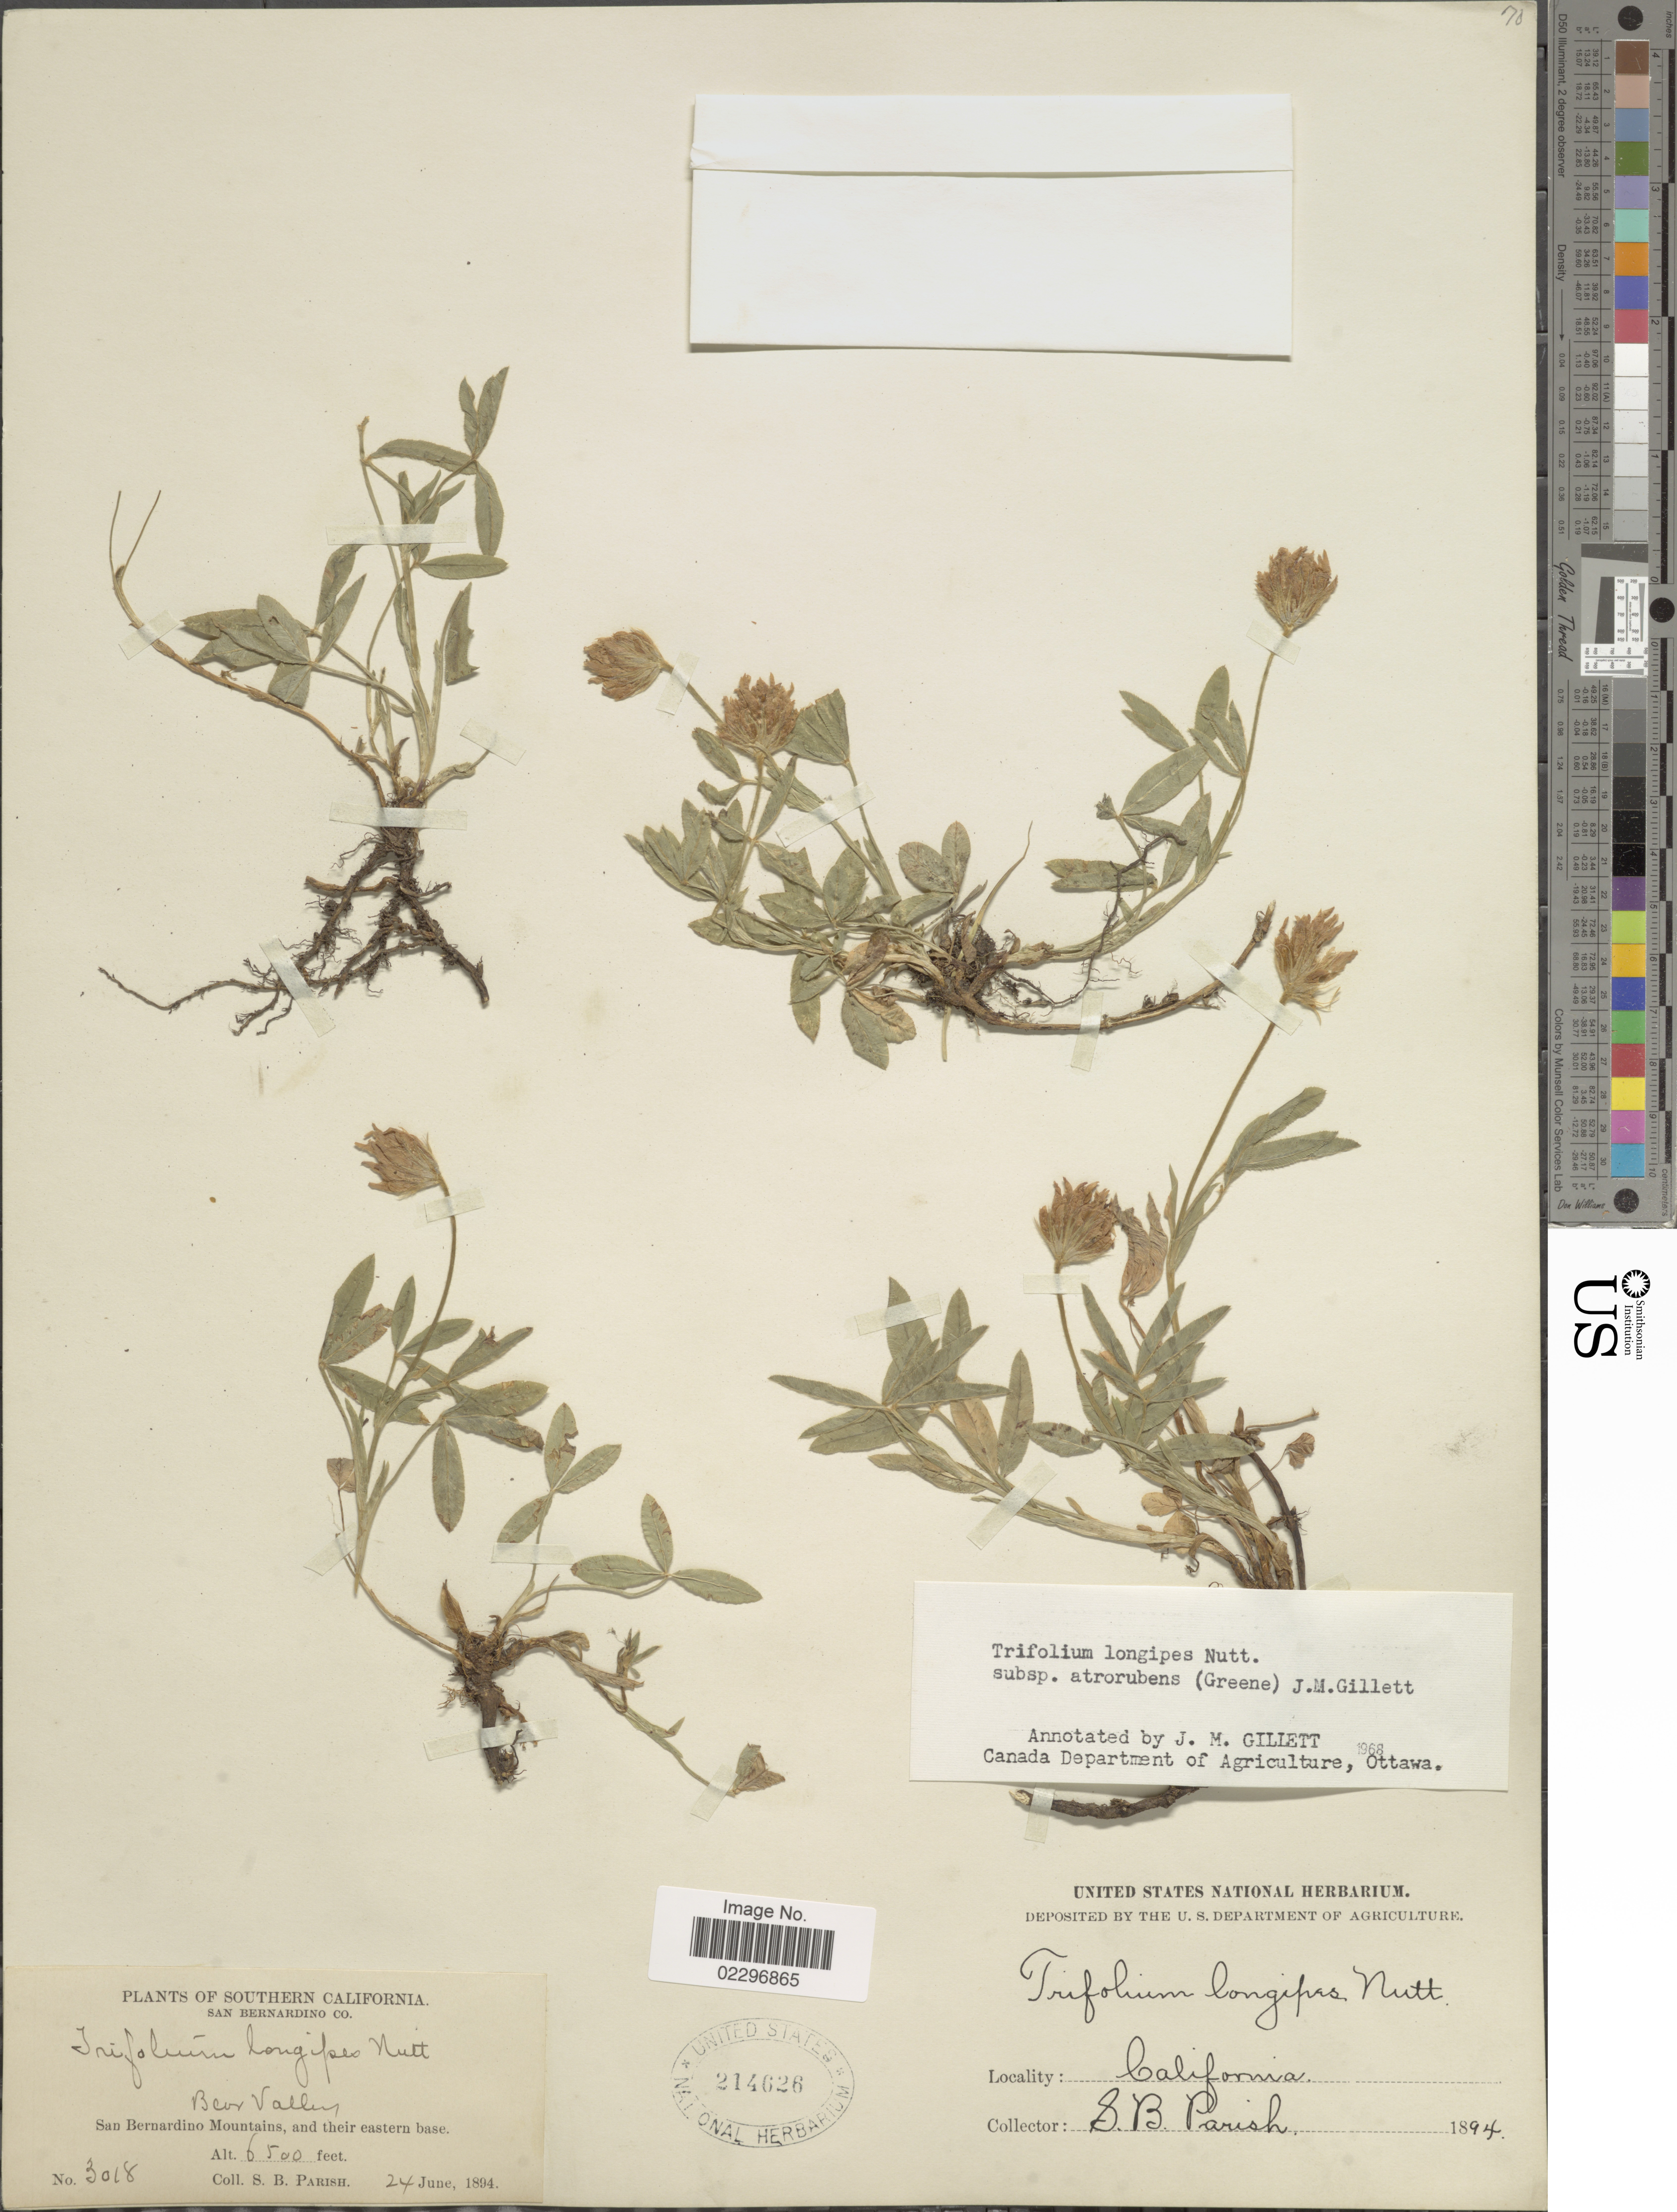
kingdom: Plantae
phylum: Tracheophyta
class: Magnoliopsida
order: Fabales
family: Fabaceae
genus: Trifolium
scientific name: Trifolium longipes subsp. atrorubens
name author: (Greene) J.M. Gillett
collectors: S. B. Parish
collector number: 3018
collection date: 1894-06-24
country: United States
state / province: California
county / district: San Bernardino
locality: San Bernardino Co, Bear Valley, San Bernardino Mountains, and their eastern base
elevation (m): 1981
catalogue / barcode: US 214626